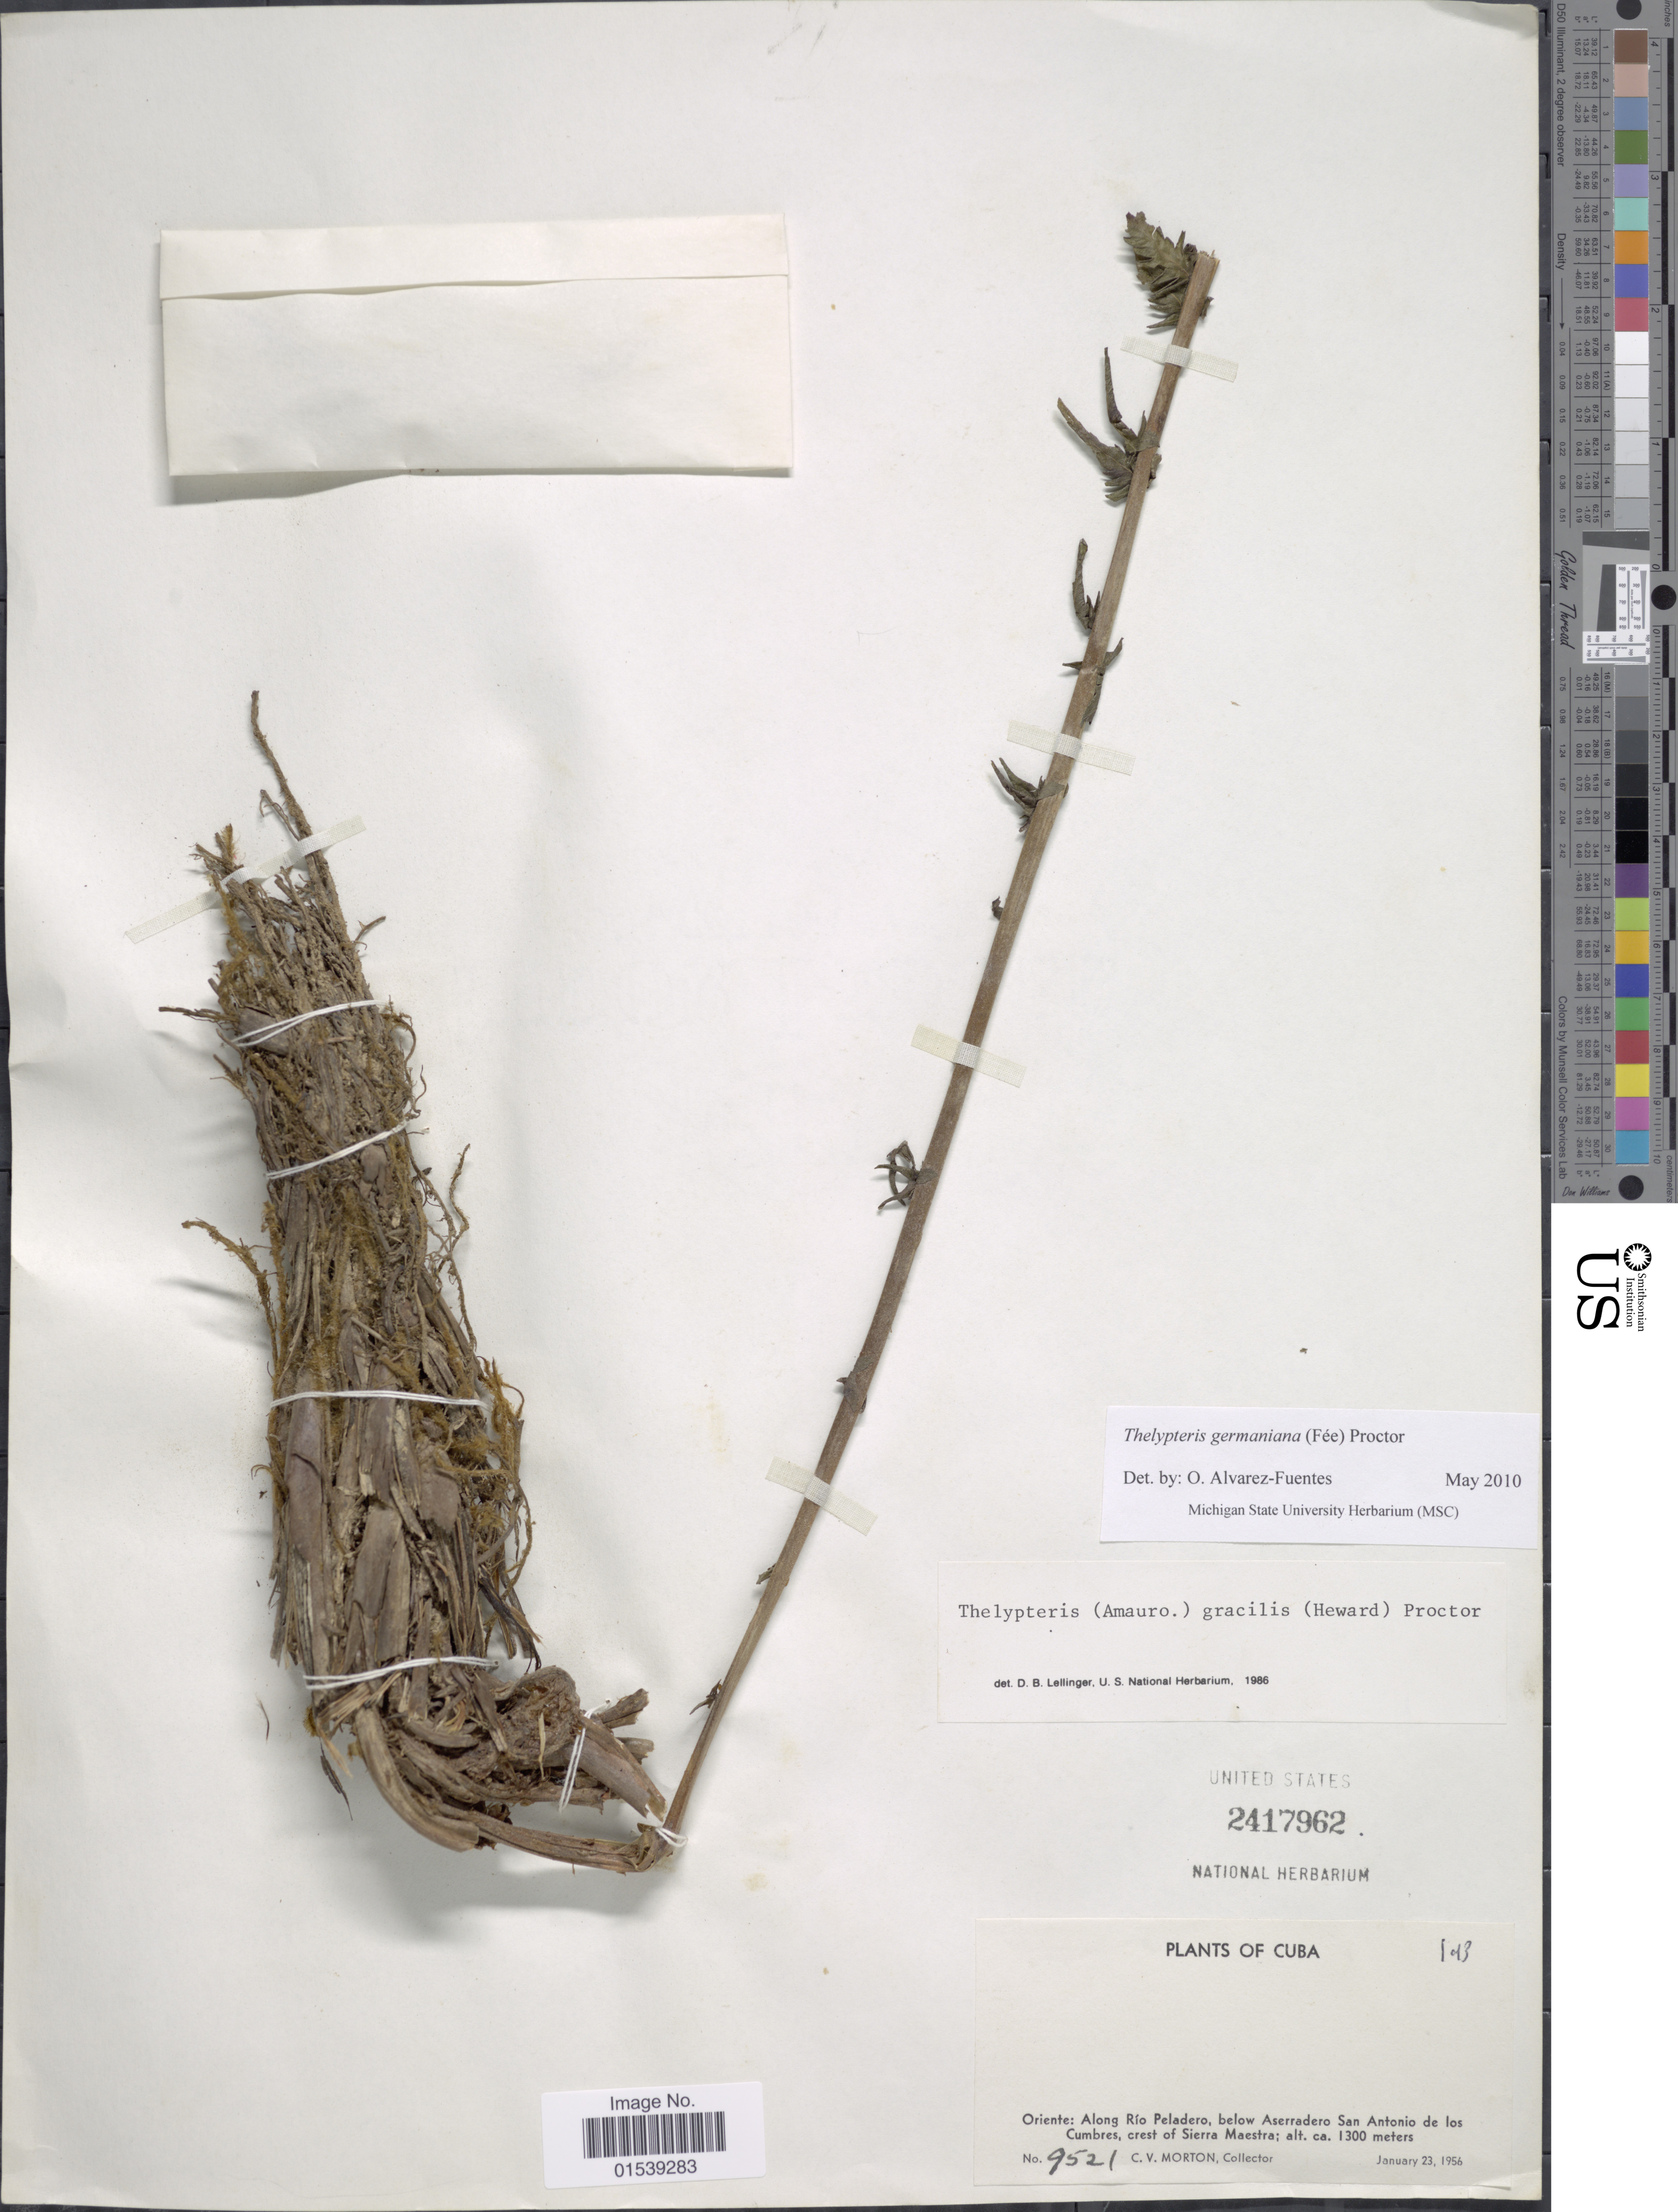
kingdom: Plantae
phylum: Tracheophyta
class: Polypodiopsida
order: Polypodiales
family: Thelypteridaceae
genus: Amauropelta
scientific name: Amauropelta germaniana (Fée) comb. nov., ined. 2015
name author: (Fée)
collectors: C. V. Morton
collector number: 9521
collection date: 1956-01-23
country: Cuba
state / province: Oriente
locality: Oriente: Along Rio Peladero, below Asseradero San Antonio de los Cumbres, crest of Sierra Maestra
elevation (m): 1300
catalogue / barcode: US 2417962